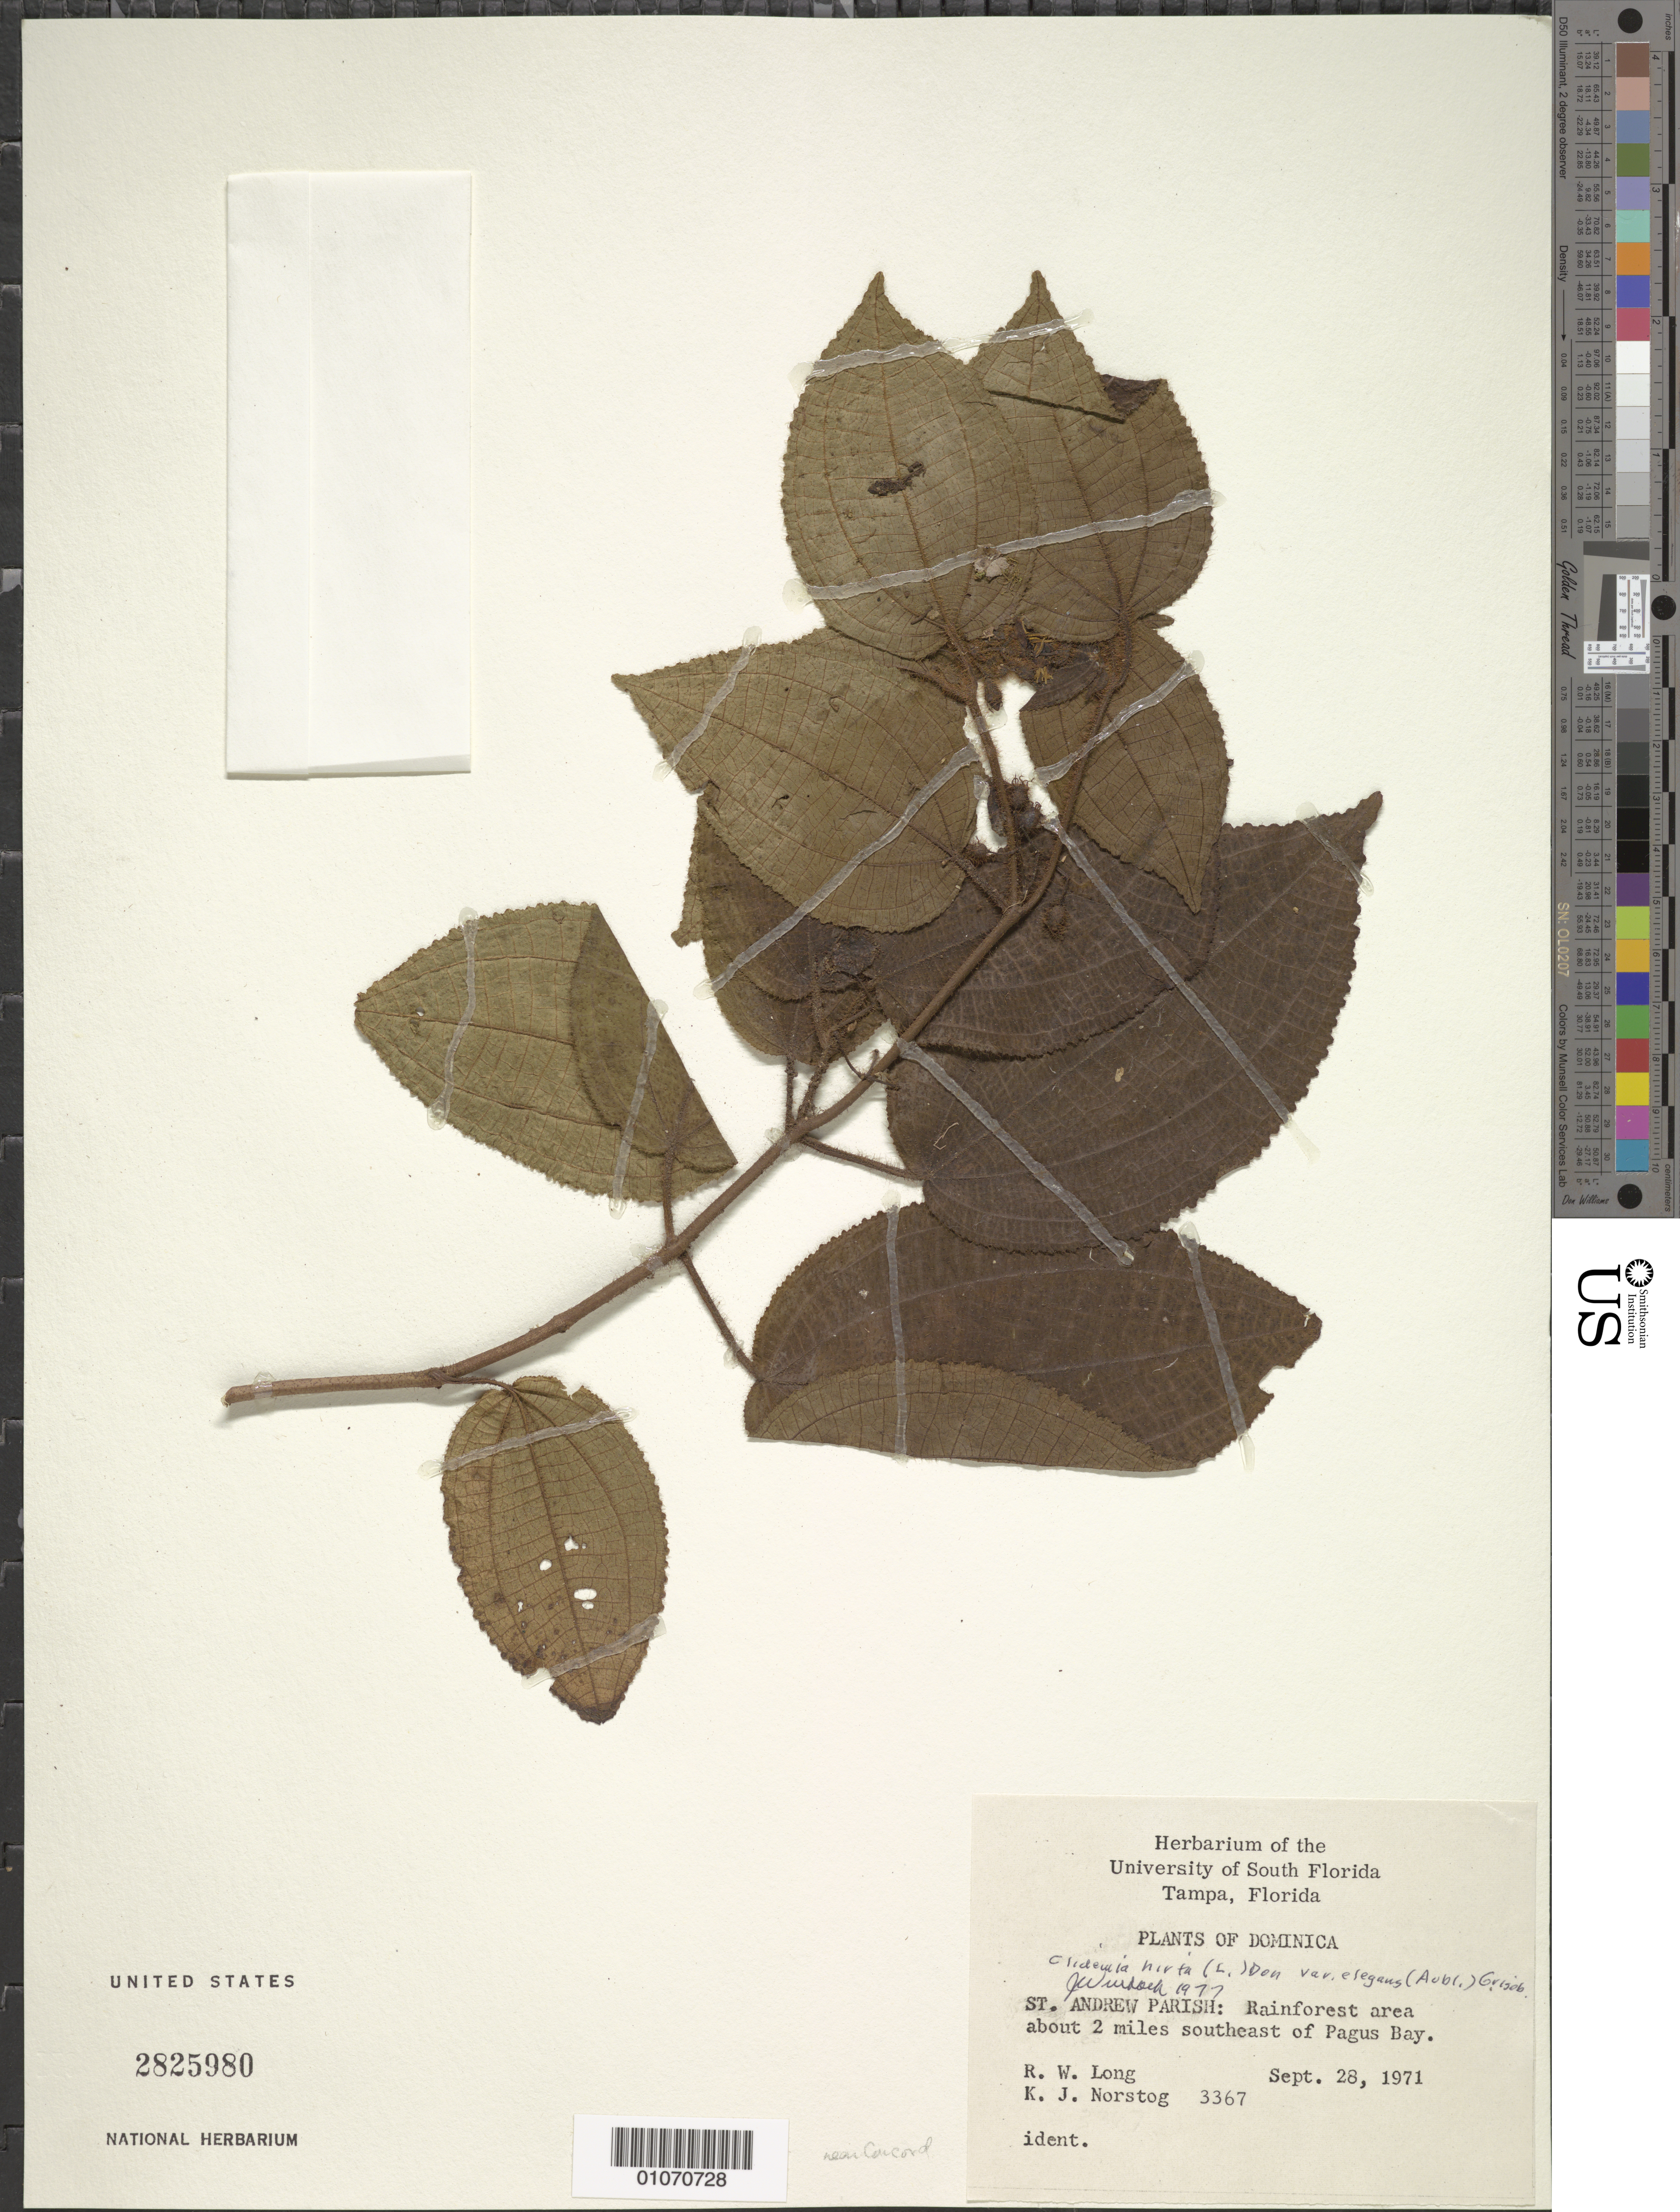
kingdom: Plantae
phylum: Tracheophyta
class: Magnoliopsida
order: Myrtales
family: Melastomataceae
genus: Clidemia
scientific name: Clidemia hirta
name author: (L.) D. Don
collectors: R. Long & K. Norstog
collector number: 3367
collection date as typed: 28 Jan 1971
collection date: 1971-01-28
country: Dominica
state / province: St. Andrew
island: Dominica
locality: Pagus Bay, 2 miles SE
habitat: Rainforest area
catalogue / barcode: US 2825980